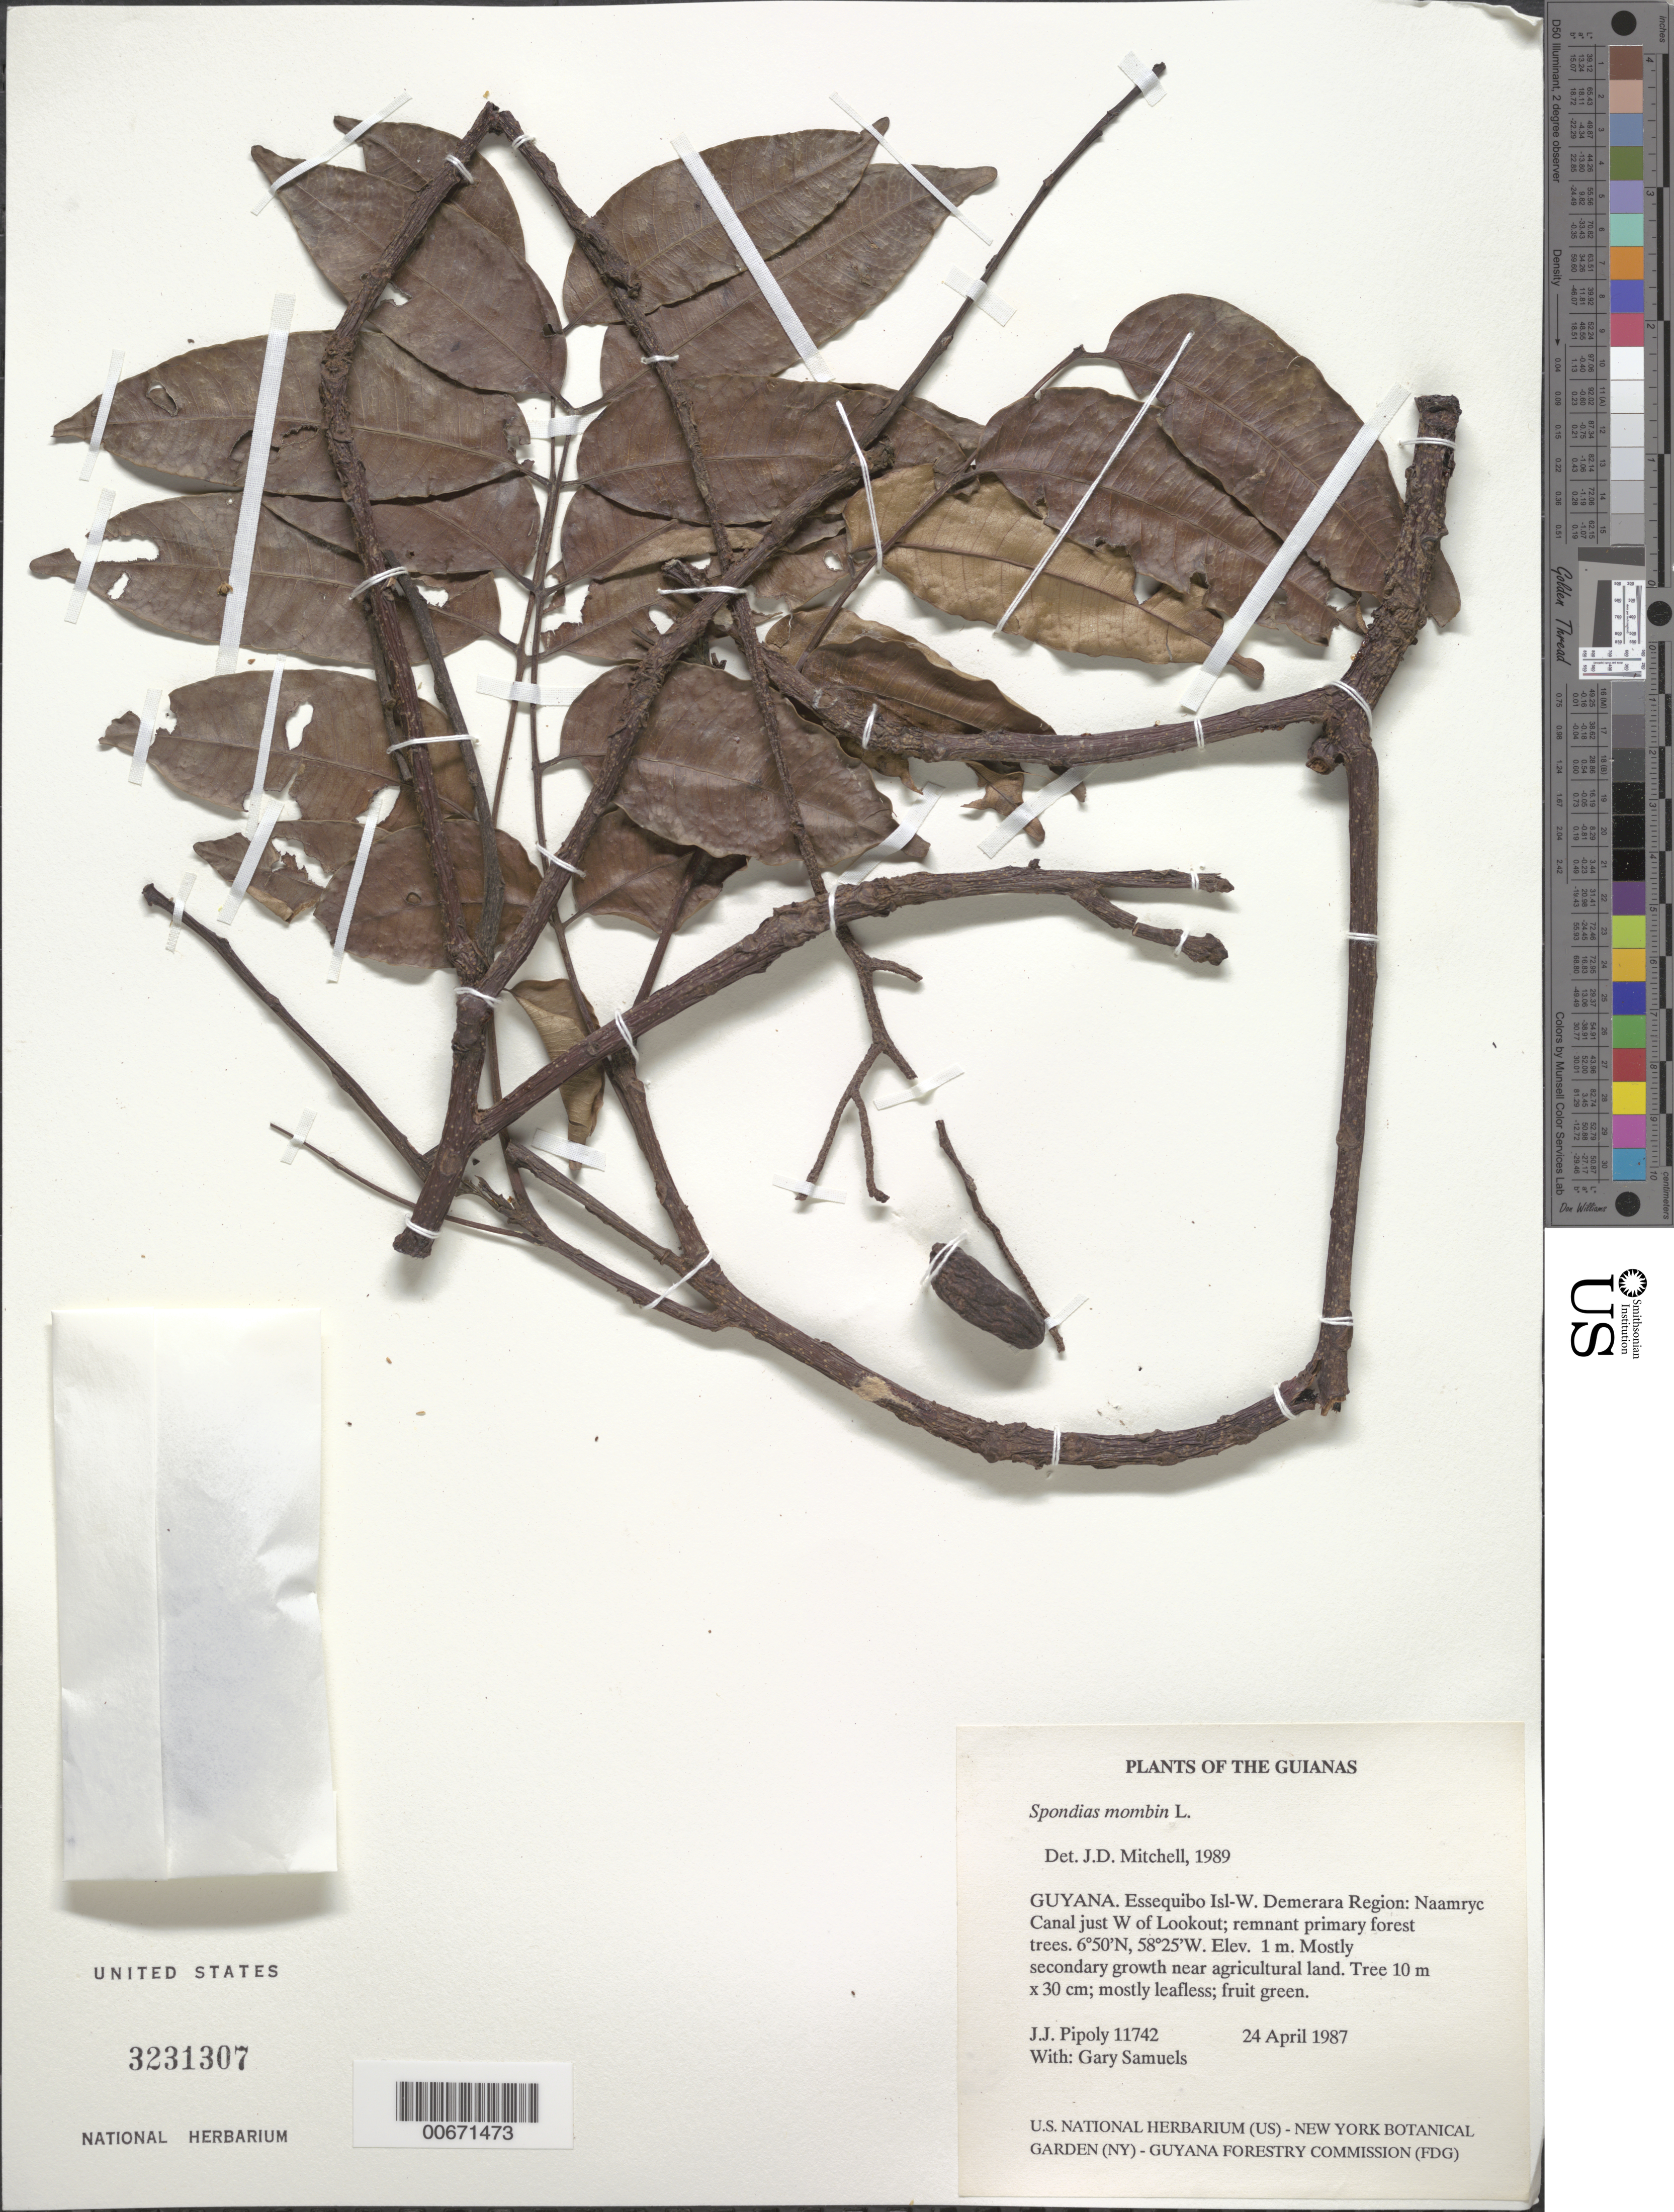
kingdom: Plantae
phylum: Tracheophyta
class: Magnoliopsida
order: Sapindales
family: Anacardiaceae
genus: Spondias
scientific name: Spondias mombin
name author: L.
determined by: Mitchell, John D.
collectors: J. J. Pipoly & G. Bacchus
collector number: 11742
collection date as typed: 24 April 1987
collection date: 1987-04-24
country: Guyana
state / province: Essequibo Isl-W. Demerara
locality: Naamryck Canal just W of Lookout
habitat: Remnant primary forest trees. Mostly secondary growth near agricultural land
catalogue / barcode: US 3231307